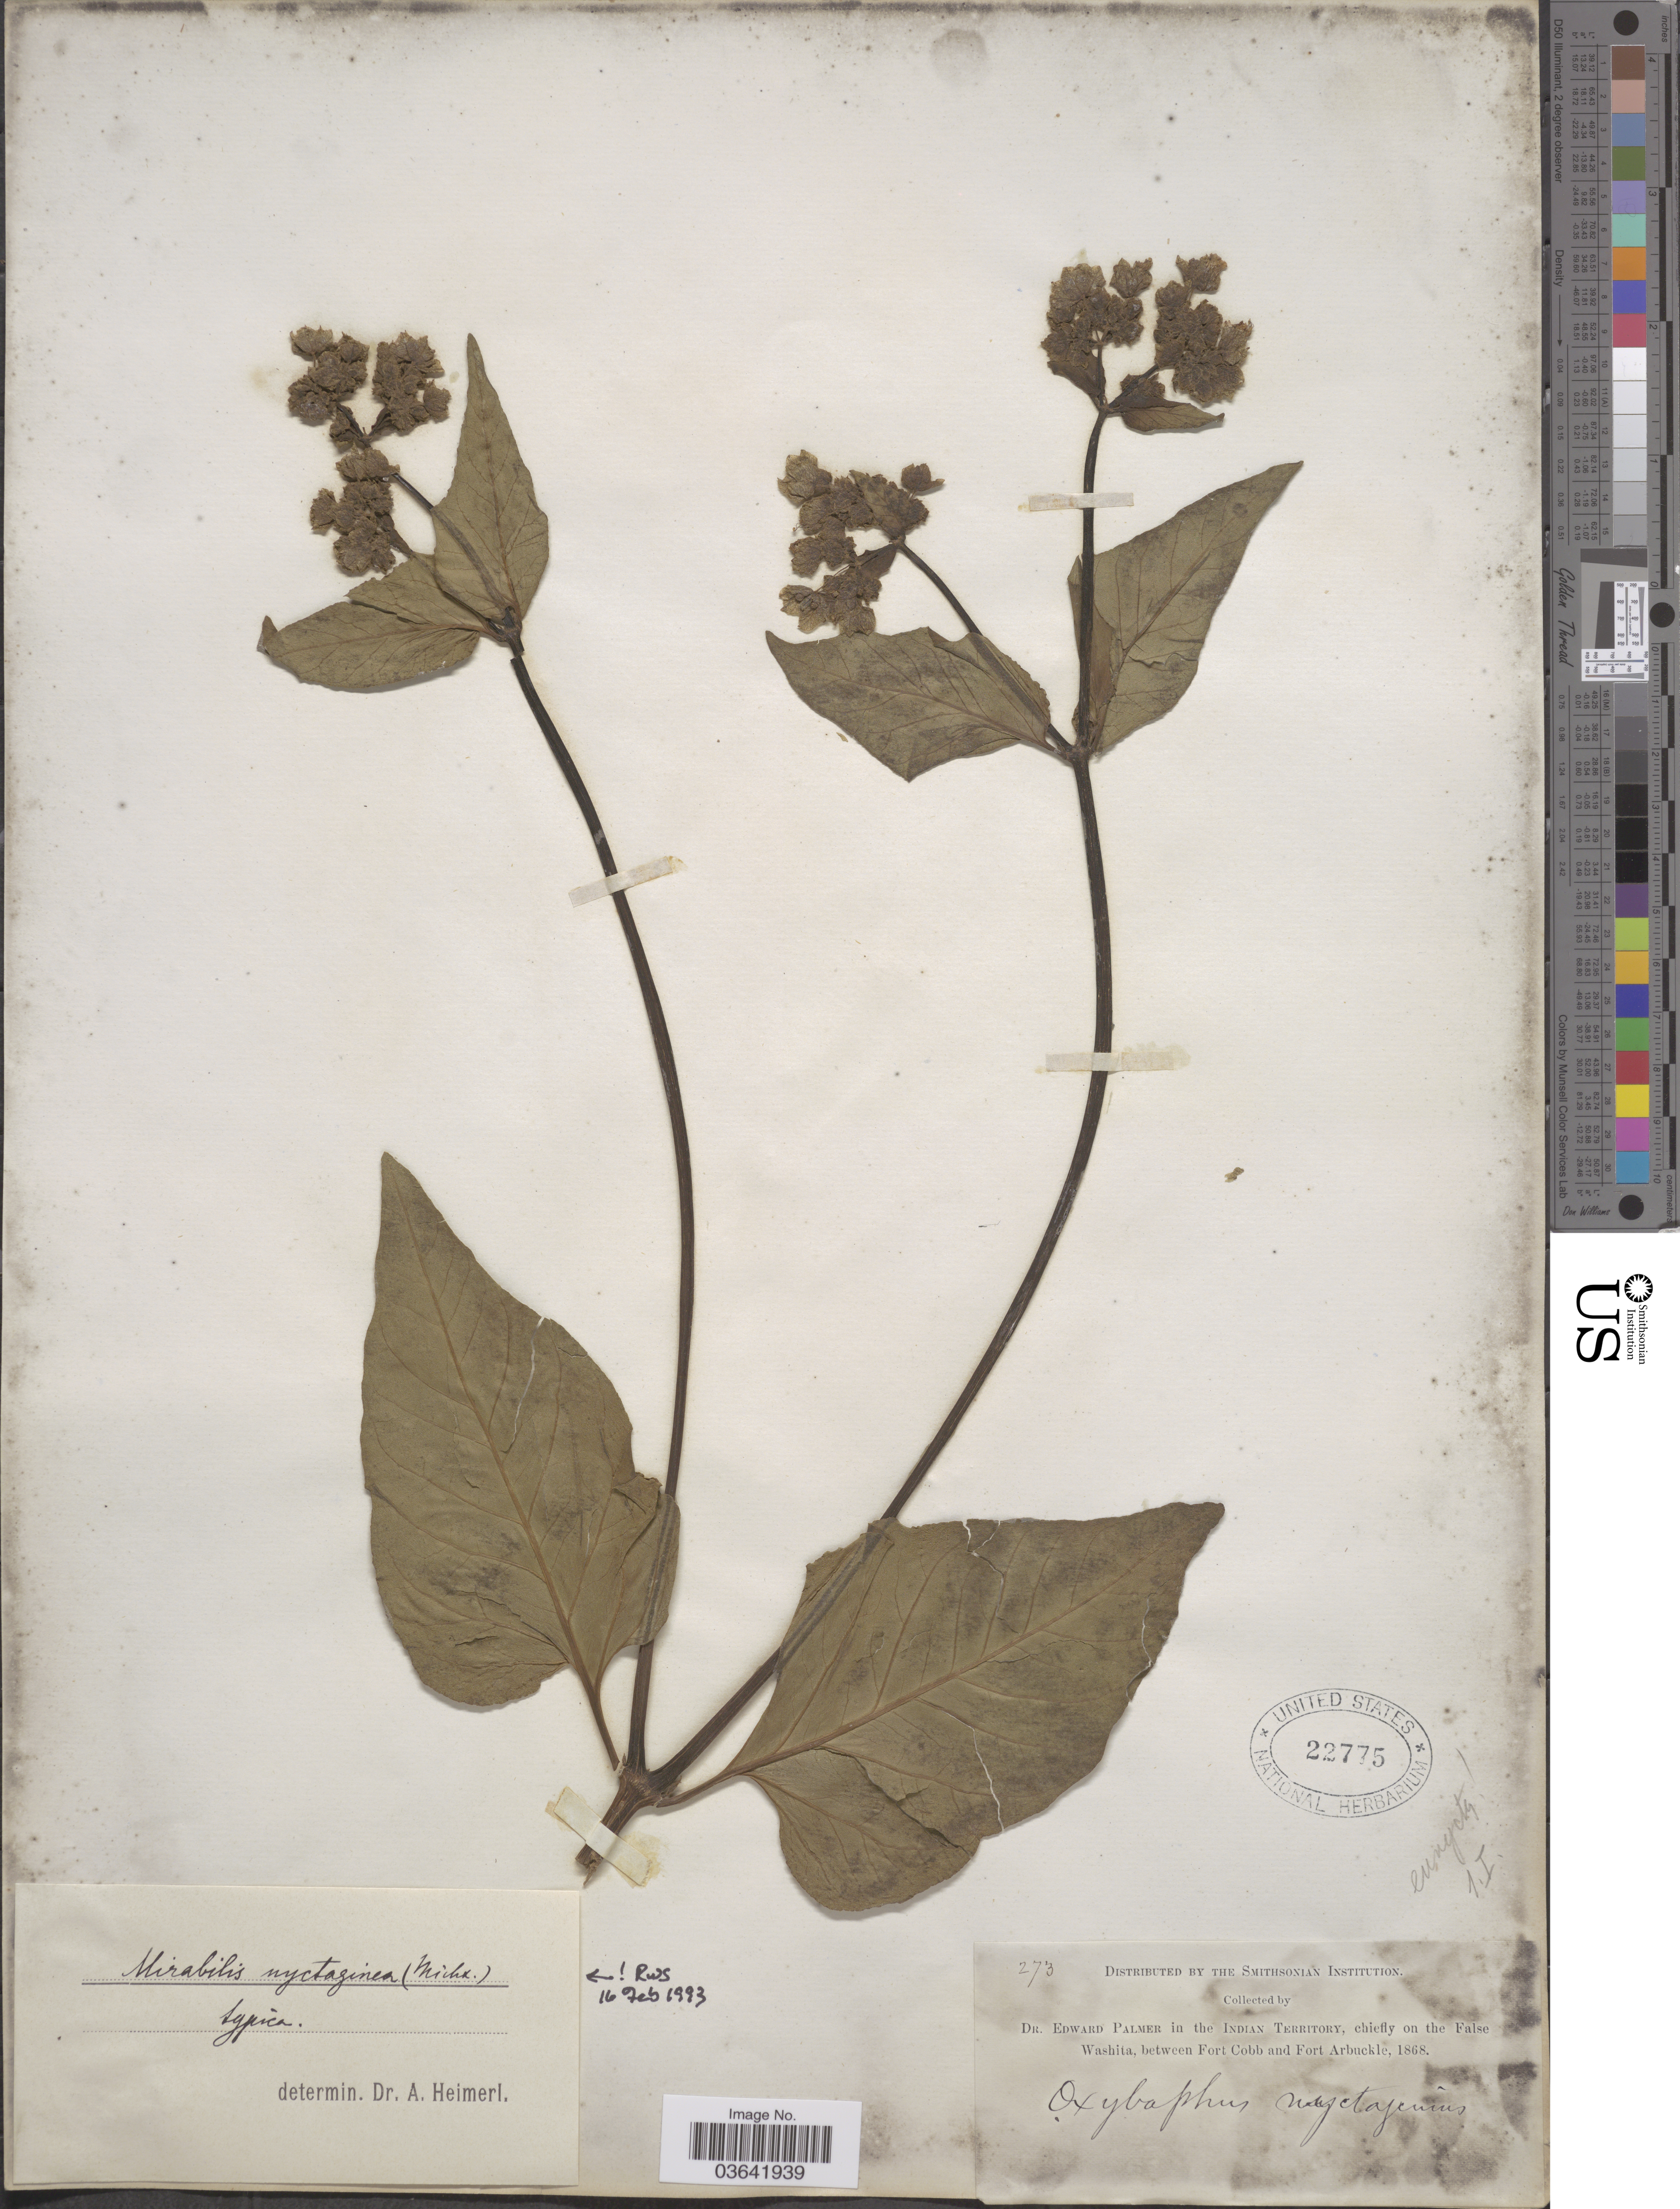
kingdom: Plantae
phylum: Tracheophyta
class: Magnoliopsida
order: Caryophyllales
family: Nyctaginaceae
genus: Mirabilis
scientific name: Mirabilis nyctaginea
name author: (Michx.) MacMill.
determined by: Spellenberg, R.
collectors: E. Palmer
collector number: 273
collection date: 1868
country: United States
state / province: Oklahoma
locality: Indian Territory, chiefly on the False Washita, between Fort Cobb and Fort Arbuckle.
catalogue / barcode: US 22775